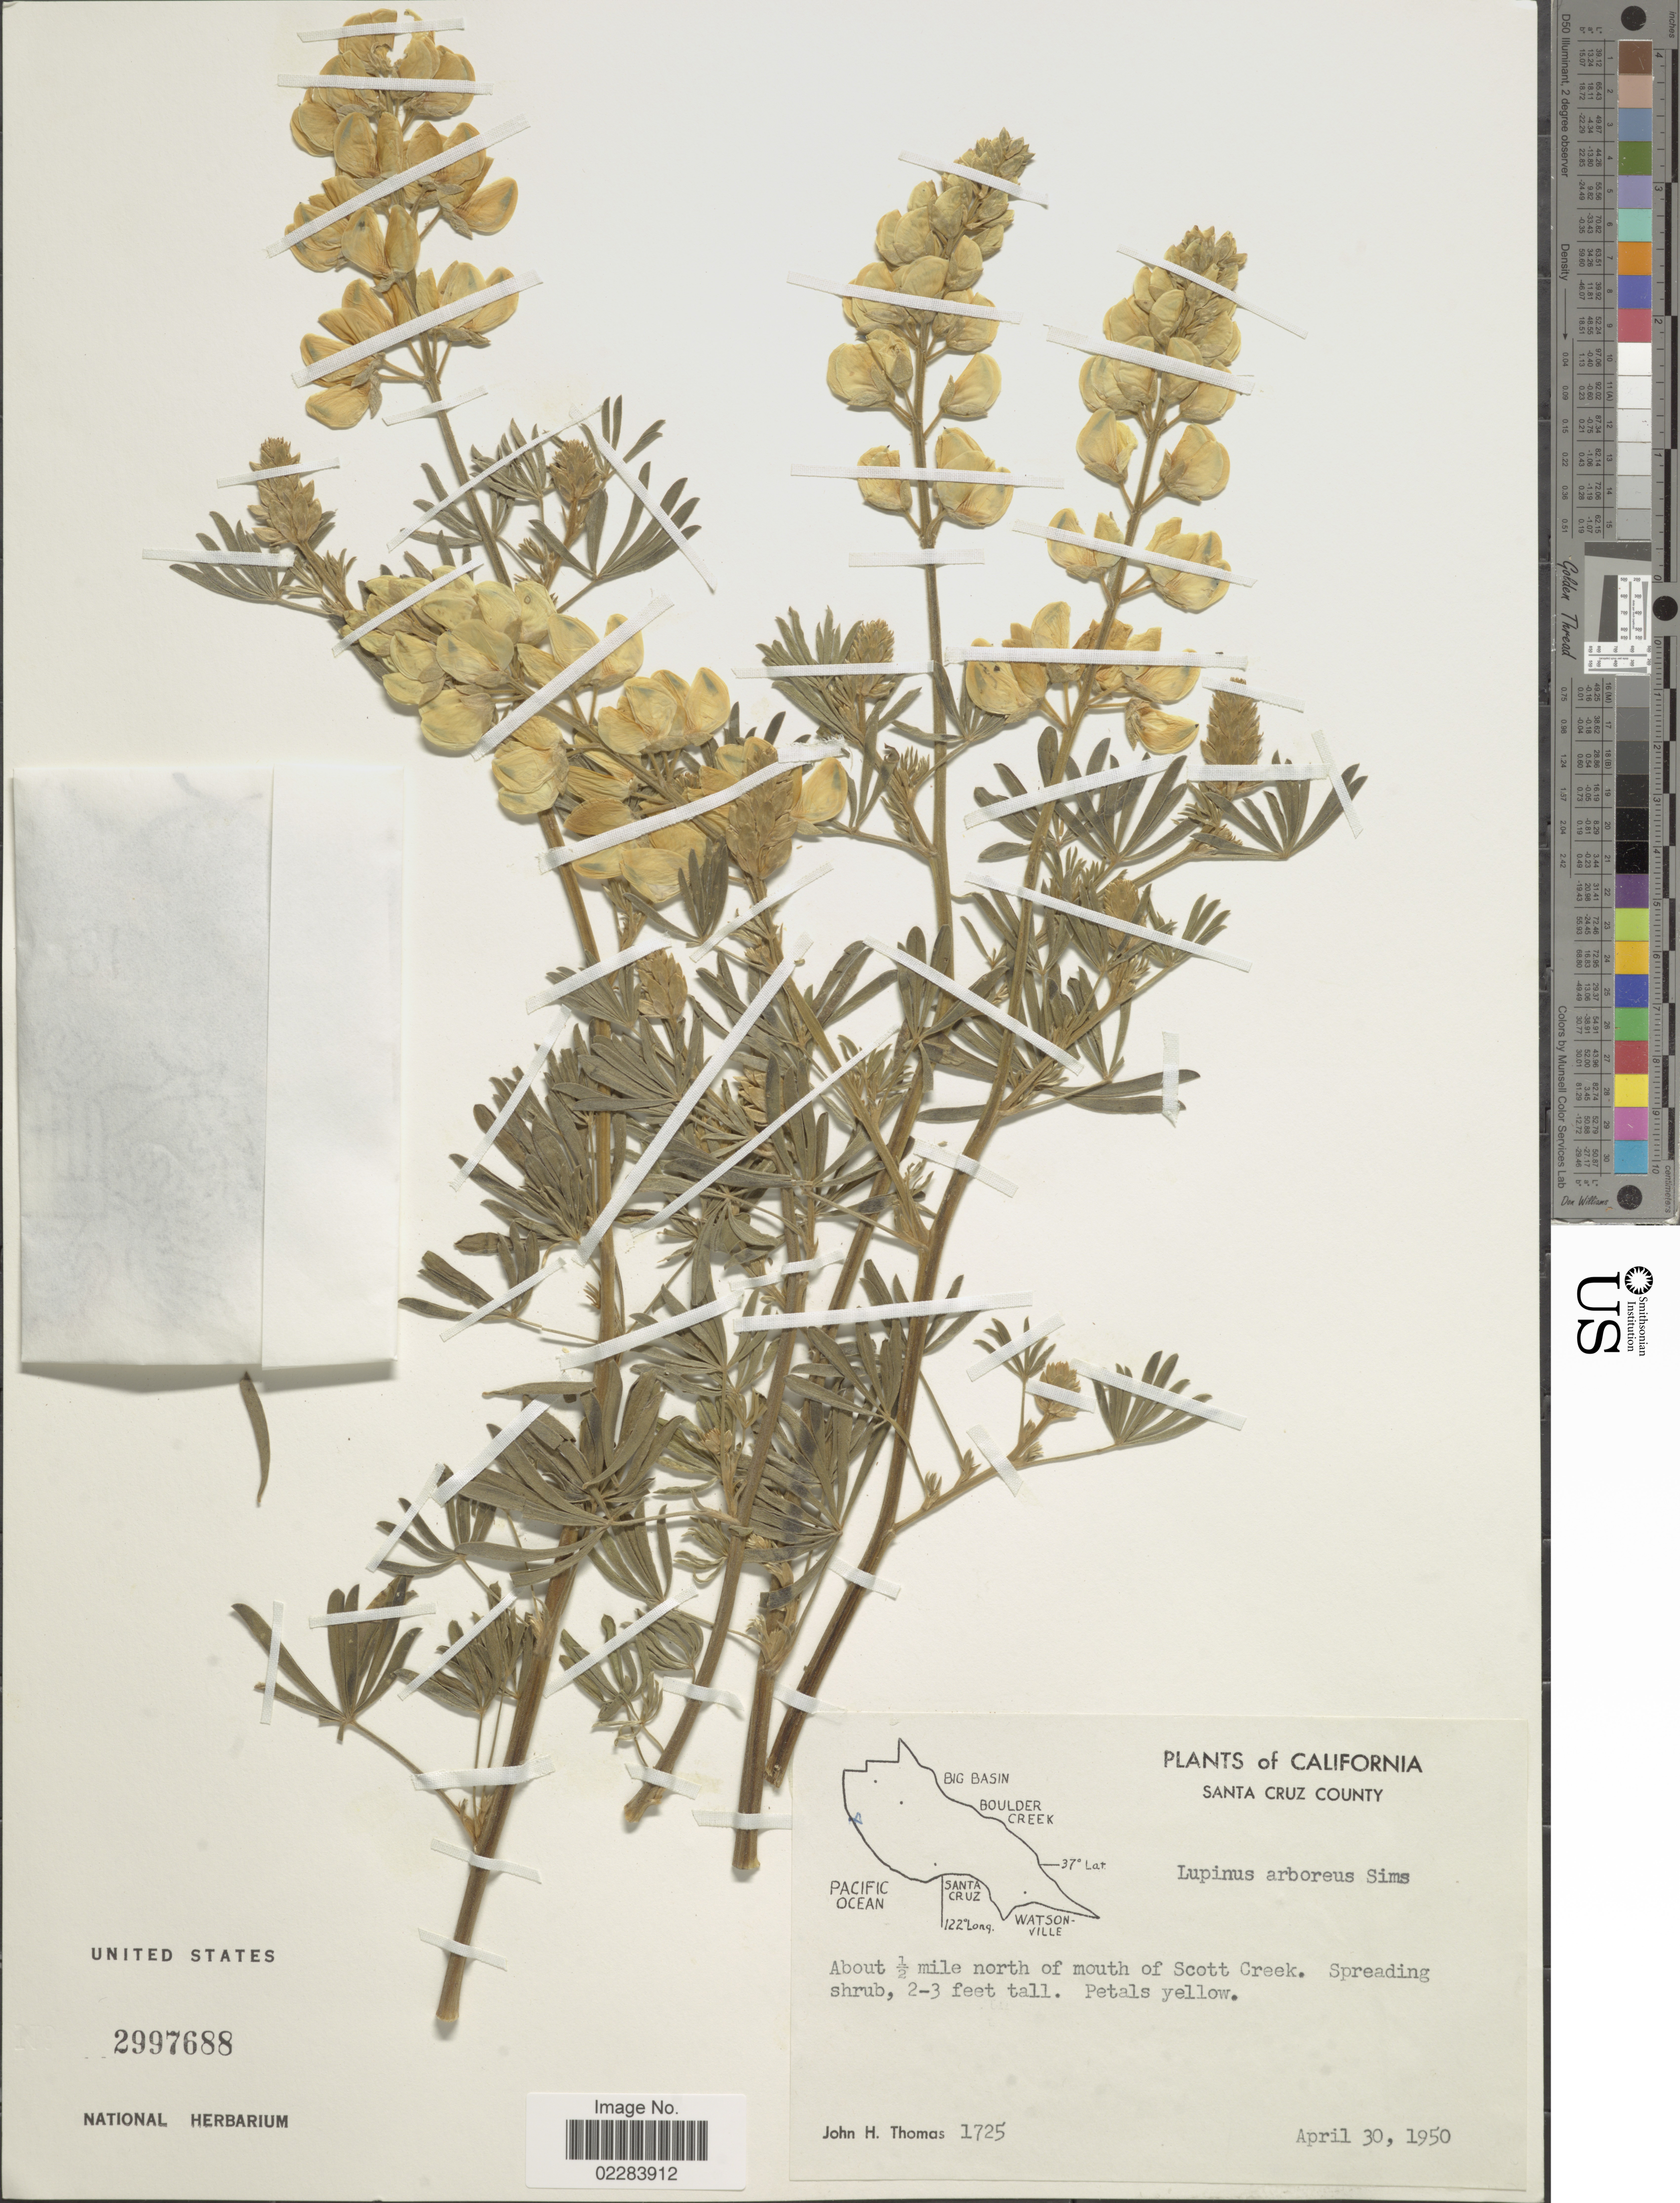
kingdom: Plantae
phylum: Tracheophyta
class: Magnoliopsida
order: Fabales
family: Fabaceae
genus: Lupinus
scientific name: Lupinus arboreus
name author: Sims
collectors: J. H. Thomas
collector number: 1725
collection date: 1950-04-30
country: United States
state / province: California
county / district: Santa Cruz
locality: Santa Cruz County. About 1/2 mile north of mouth of Scott Creek.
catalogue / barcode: US 2997688